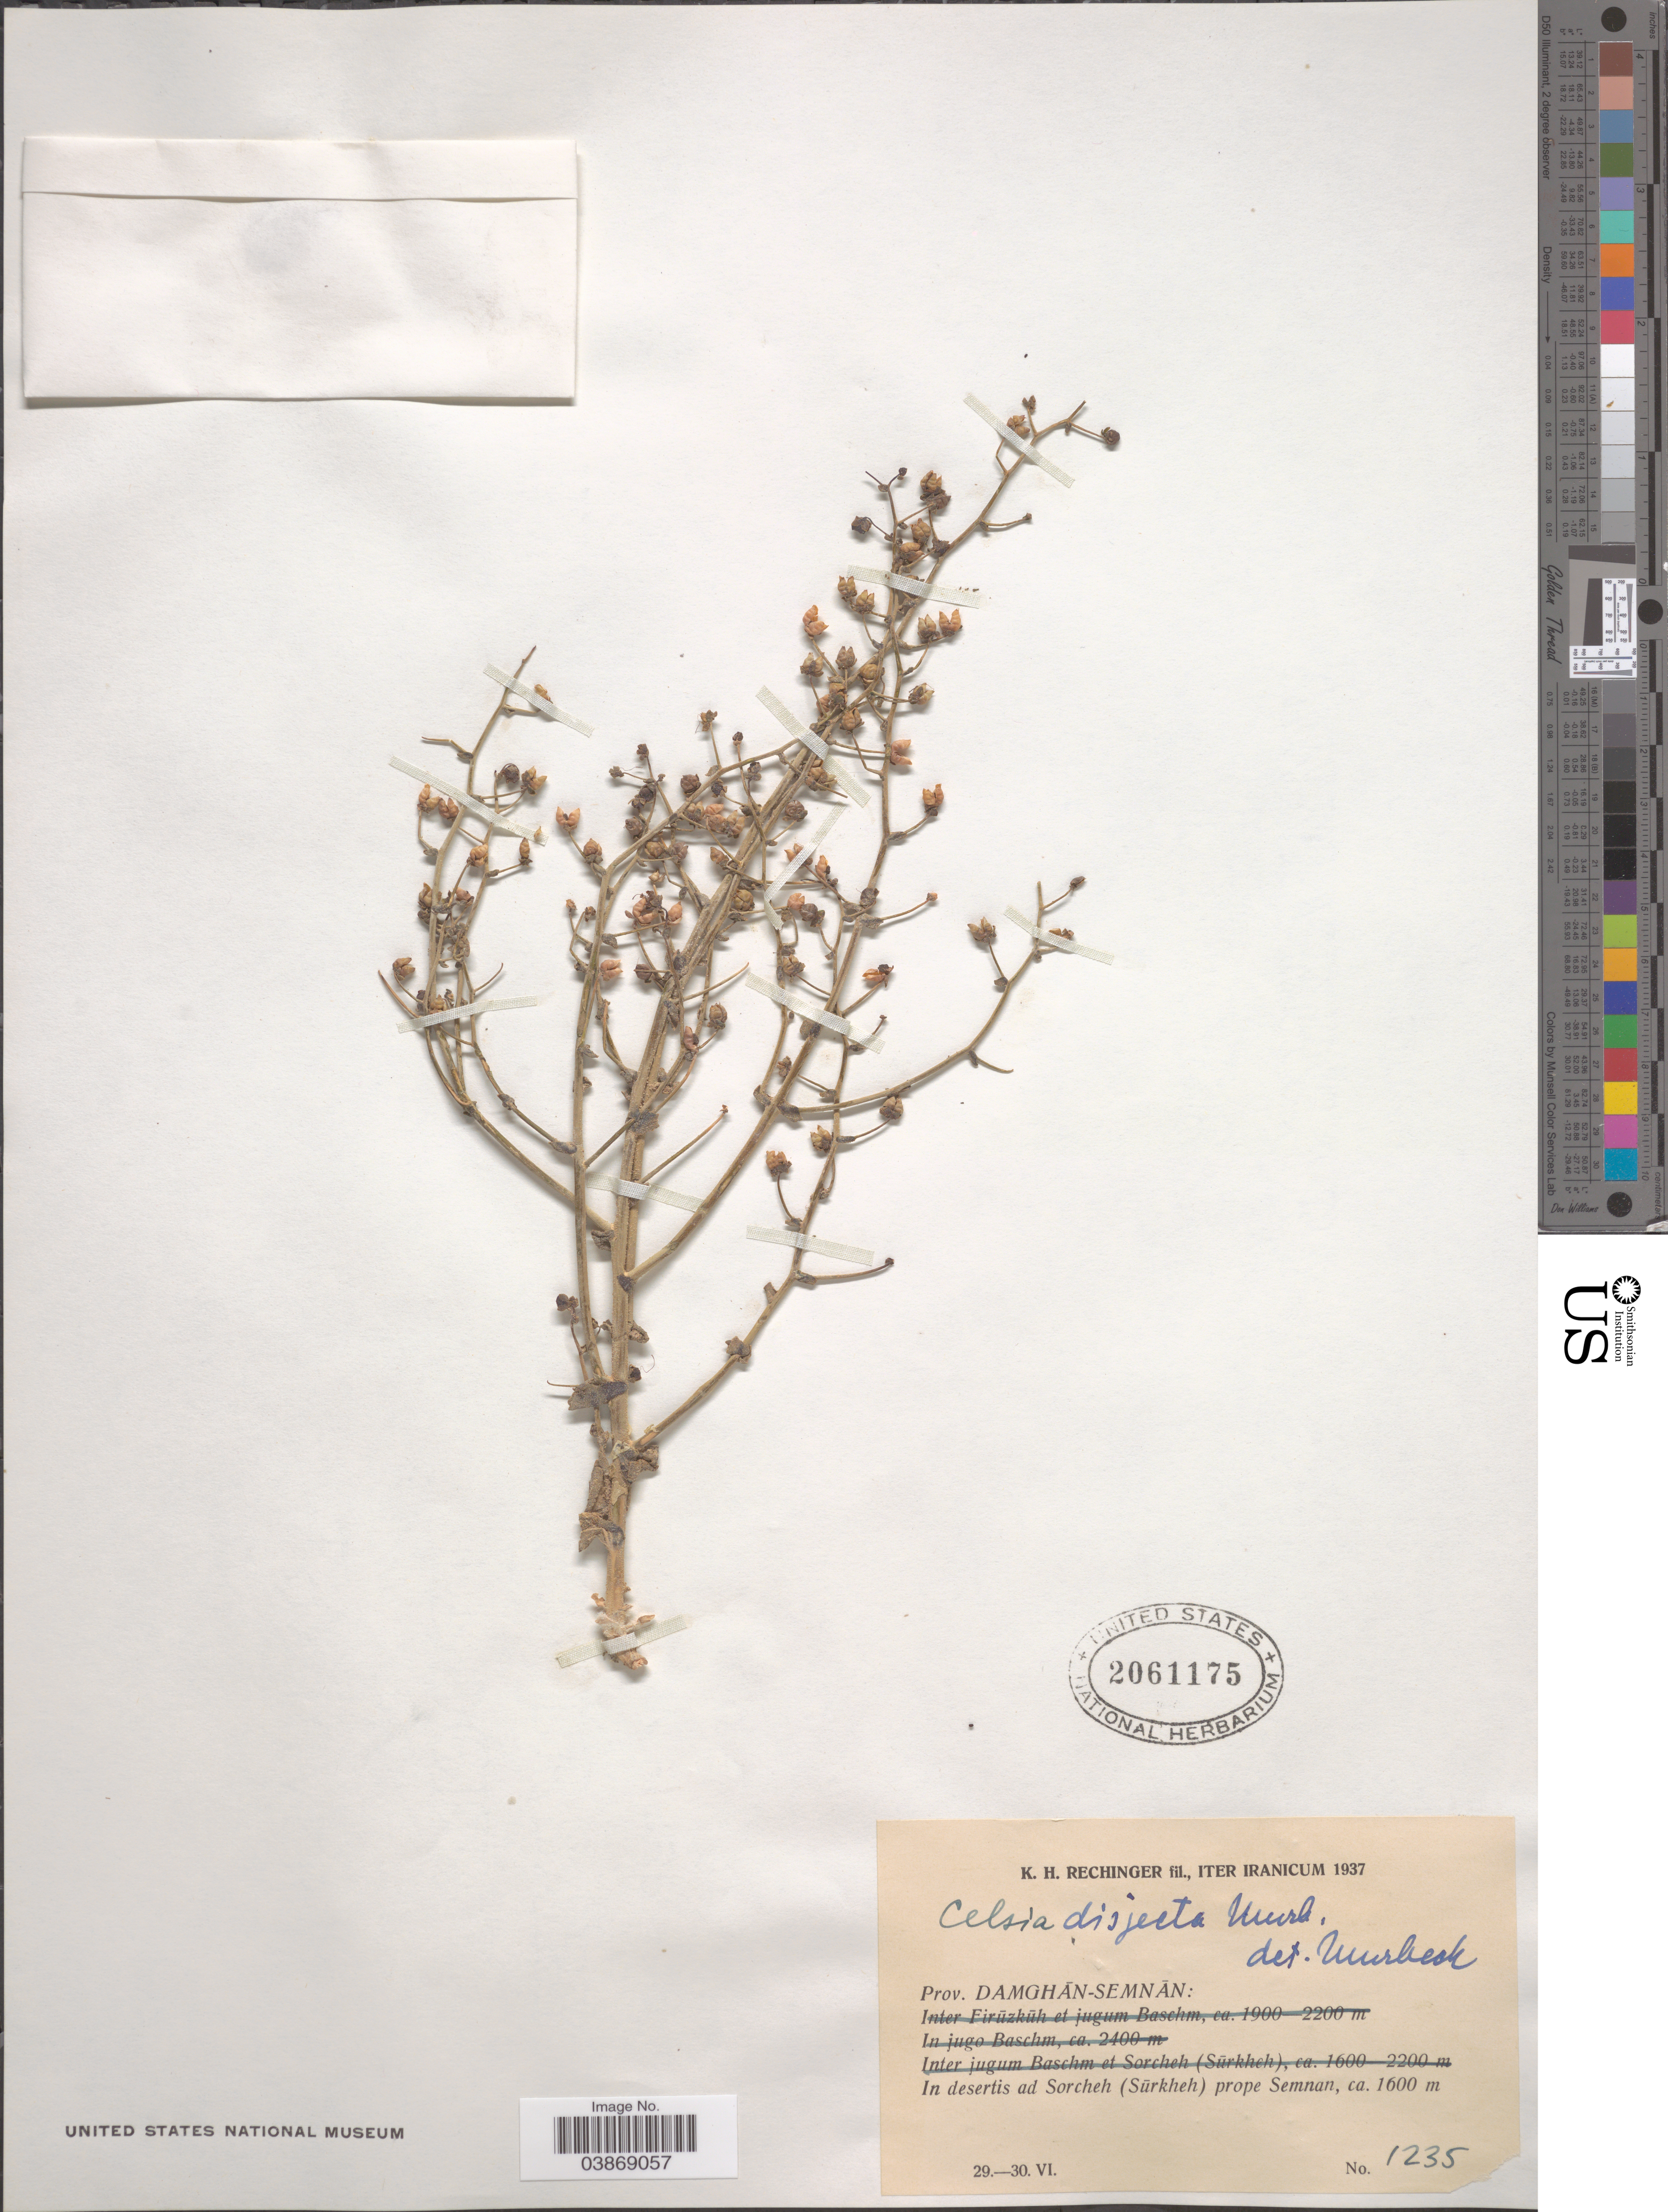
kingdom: Plantae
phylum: Tracheophyta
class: Magnoliopsida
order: Lamiales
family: Scrophulariaceae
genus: Celsia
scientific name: Celsia disjecta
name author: Murb.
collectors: K. H. Rechinger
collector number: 1235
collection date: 1937-06-29/1937-06-30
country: Iran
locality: Prov. Damghan-Semnan: In desertis ad Sorcheh (Sürkheh) prope Semnan.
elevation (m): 1600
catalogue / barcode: US 2061175